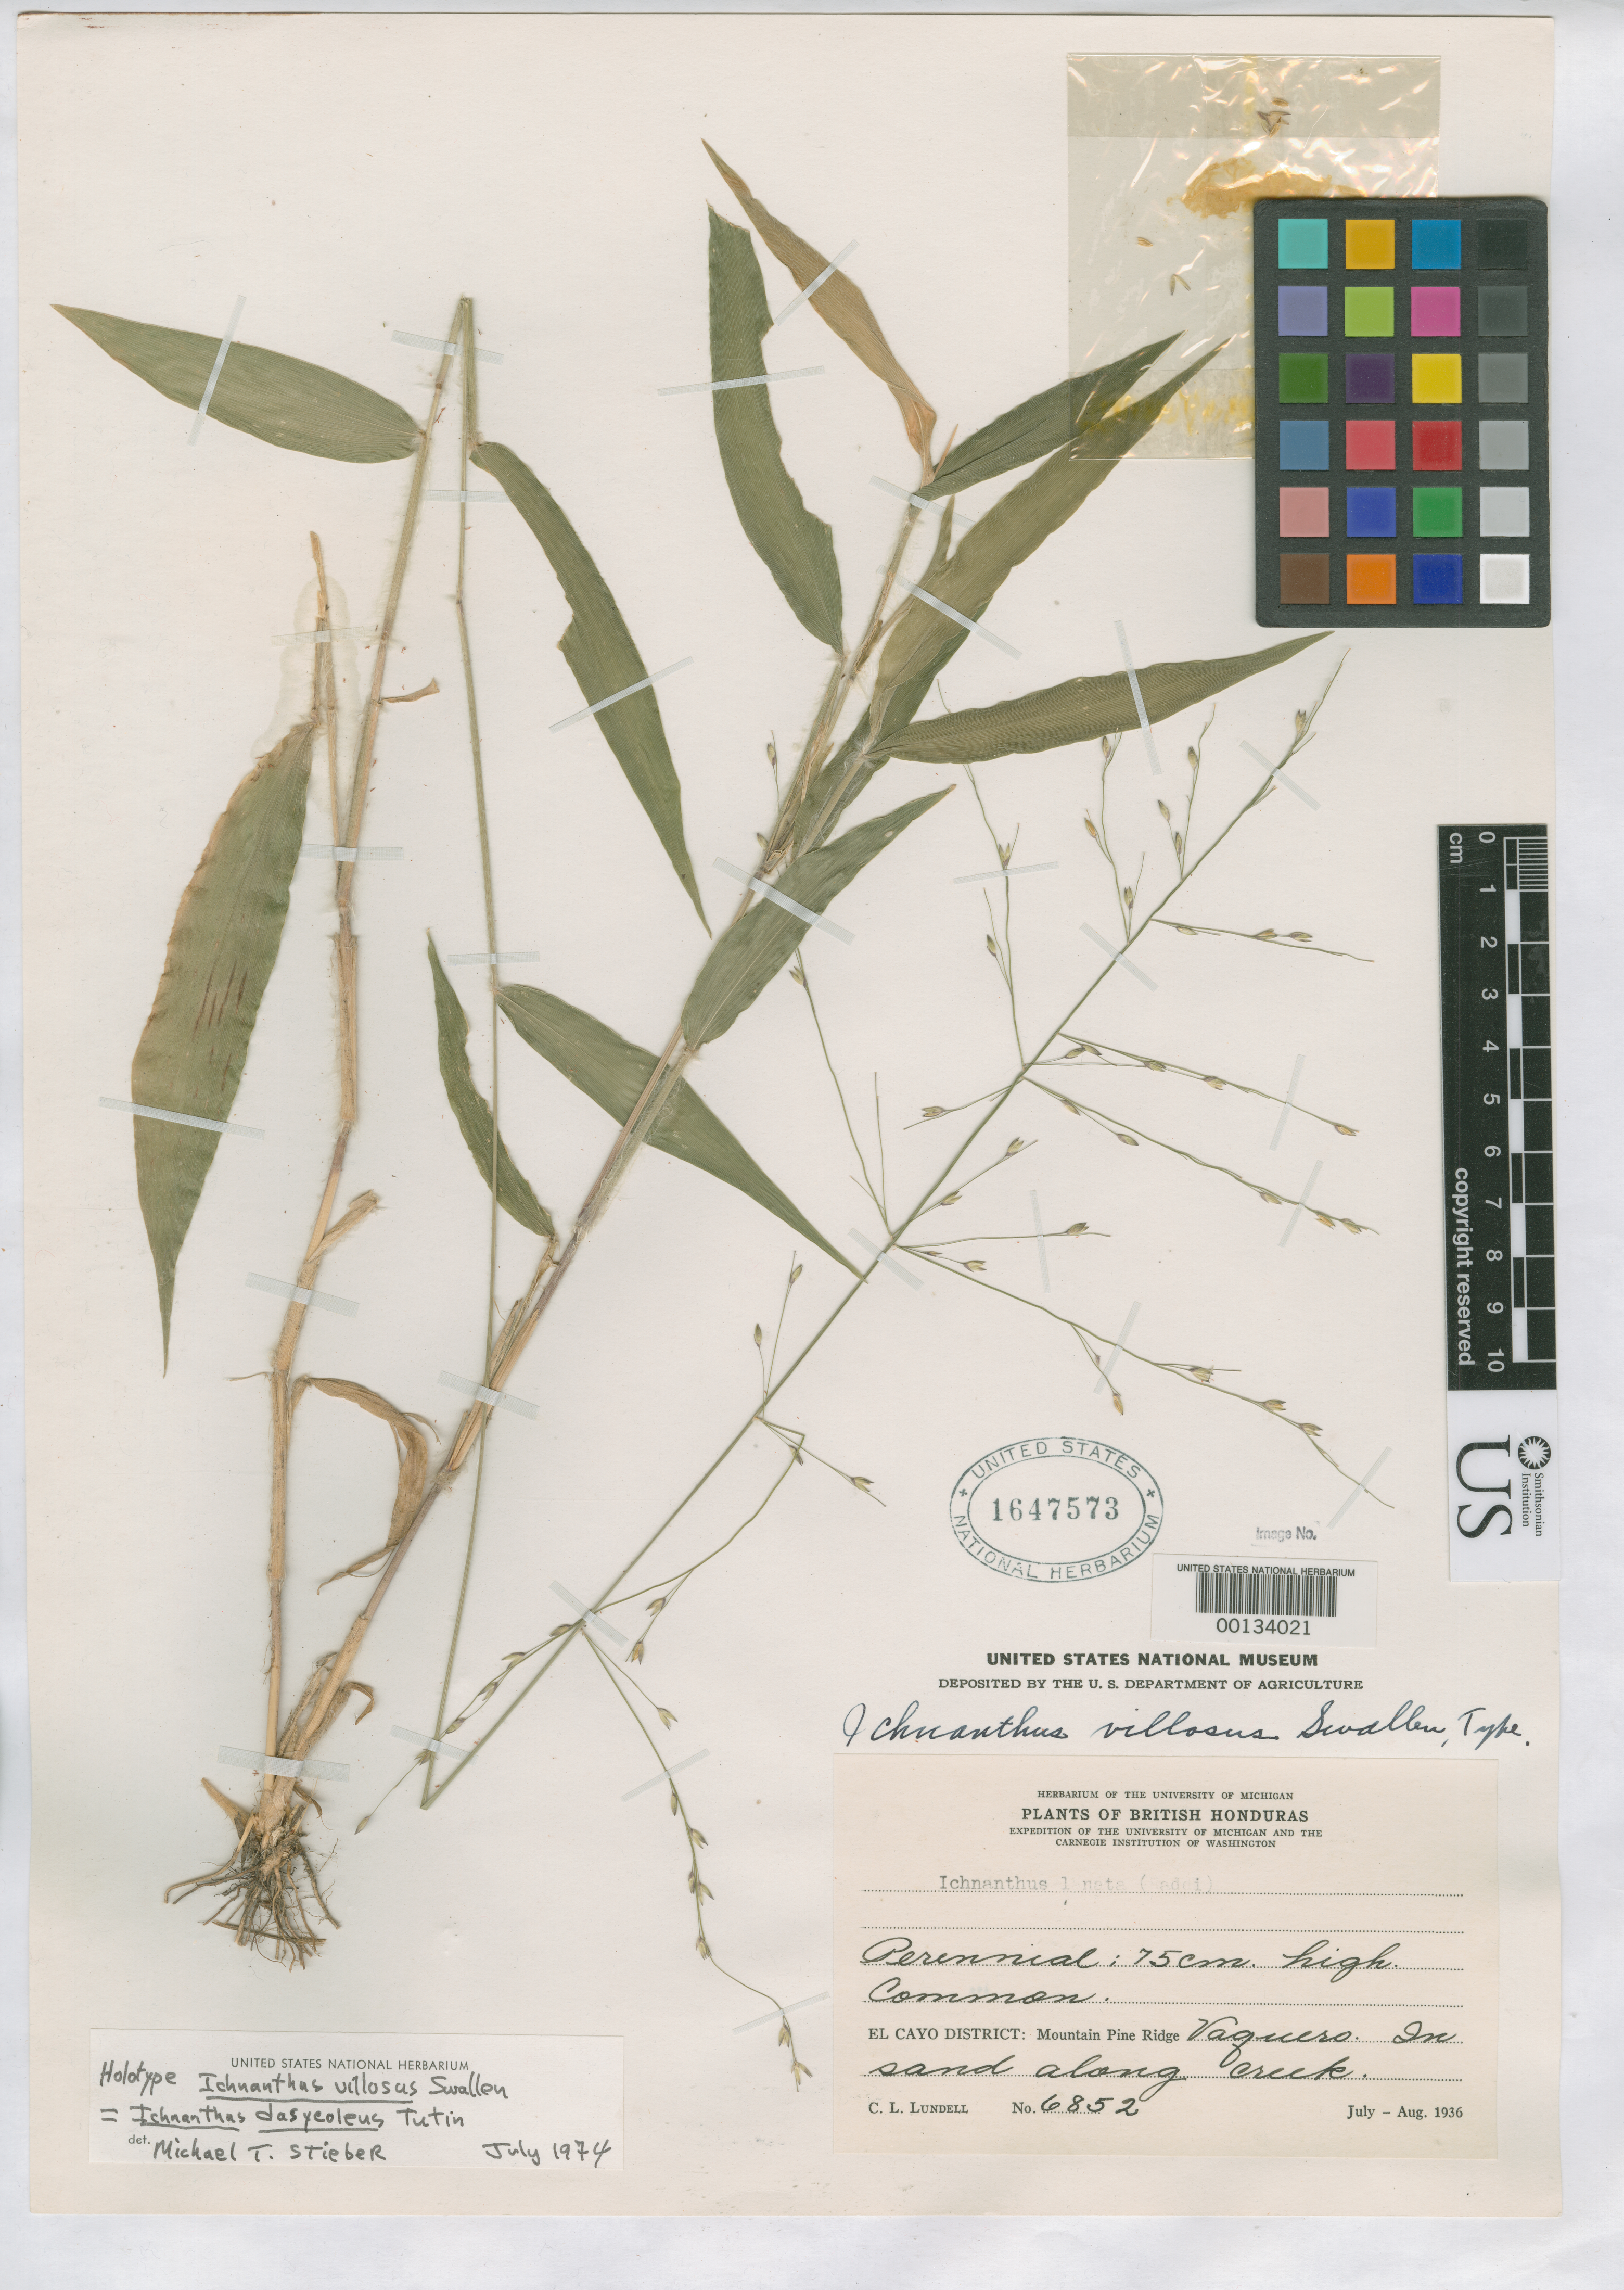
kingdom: Plantae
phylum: Tracheophyta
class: Liliopsida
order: Poales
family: Poaceae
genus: Ichnanthus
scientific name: Ichnanthus villosus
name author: Swallen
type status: Holotype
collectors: C. L. Lundell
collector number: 6852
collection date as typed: Jul 1936 to -- Aug 1936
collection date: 1936-07/1936-08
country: Belize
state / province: Cayo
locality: Along creek at Vaquero, Mountain Pine Ridge, British Honduras.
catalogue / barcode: US 1647573